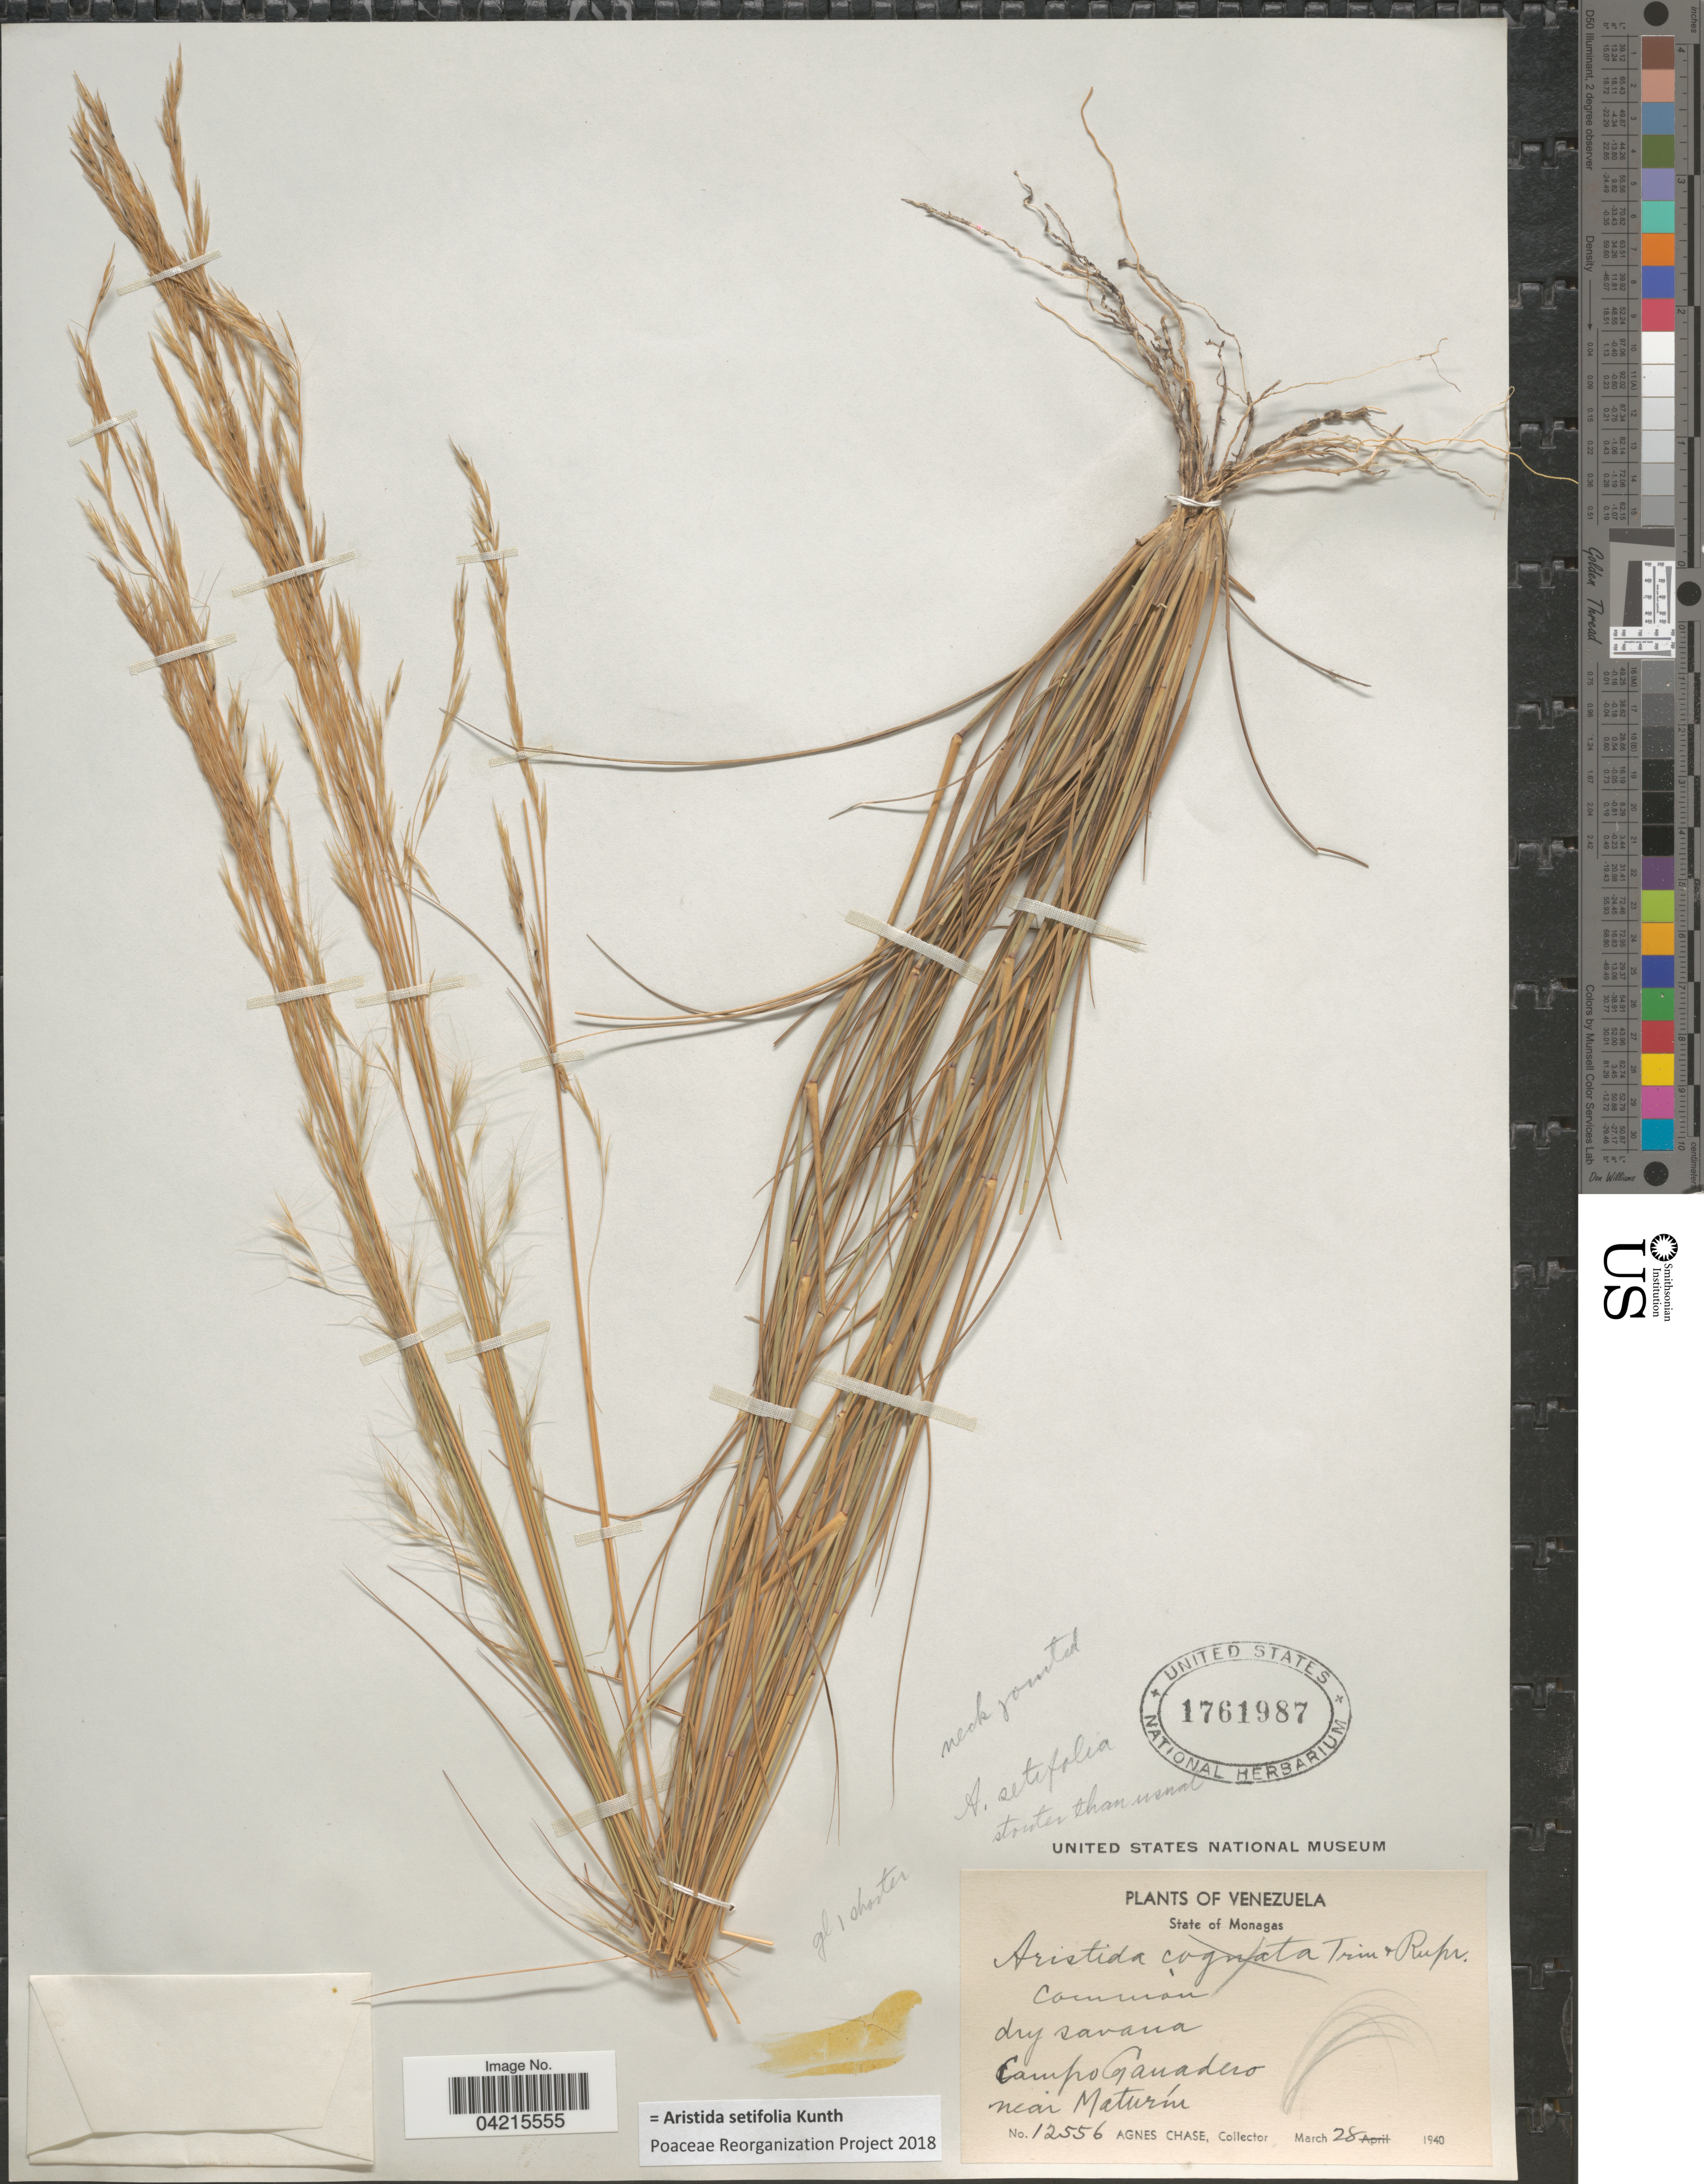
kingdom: Plantae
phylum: Tracheophyta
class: Liliopsida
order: Poales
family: Poaceae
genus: Aristida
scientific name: Aristida setifolia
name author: Kunth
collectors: A. Chase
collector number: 12556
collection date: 1940-03-28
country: Venezuela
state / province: Monagas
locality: Dry savana. Campo Ganadero near Maturín.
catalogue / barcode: US 1761987